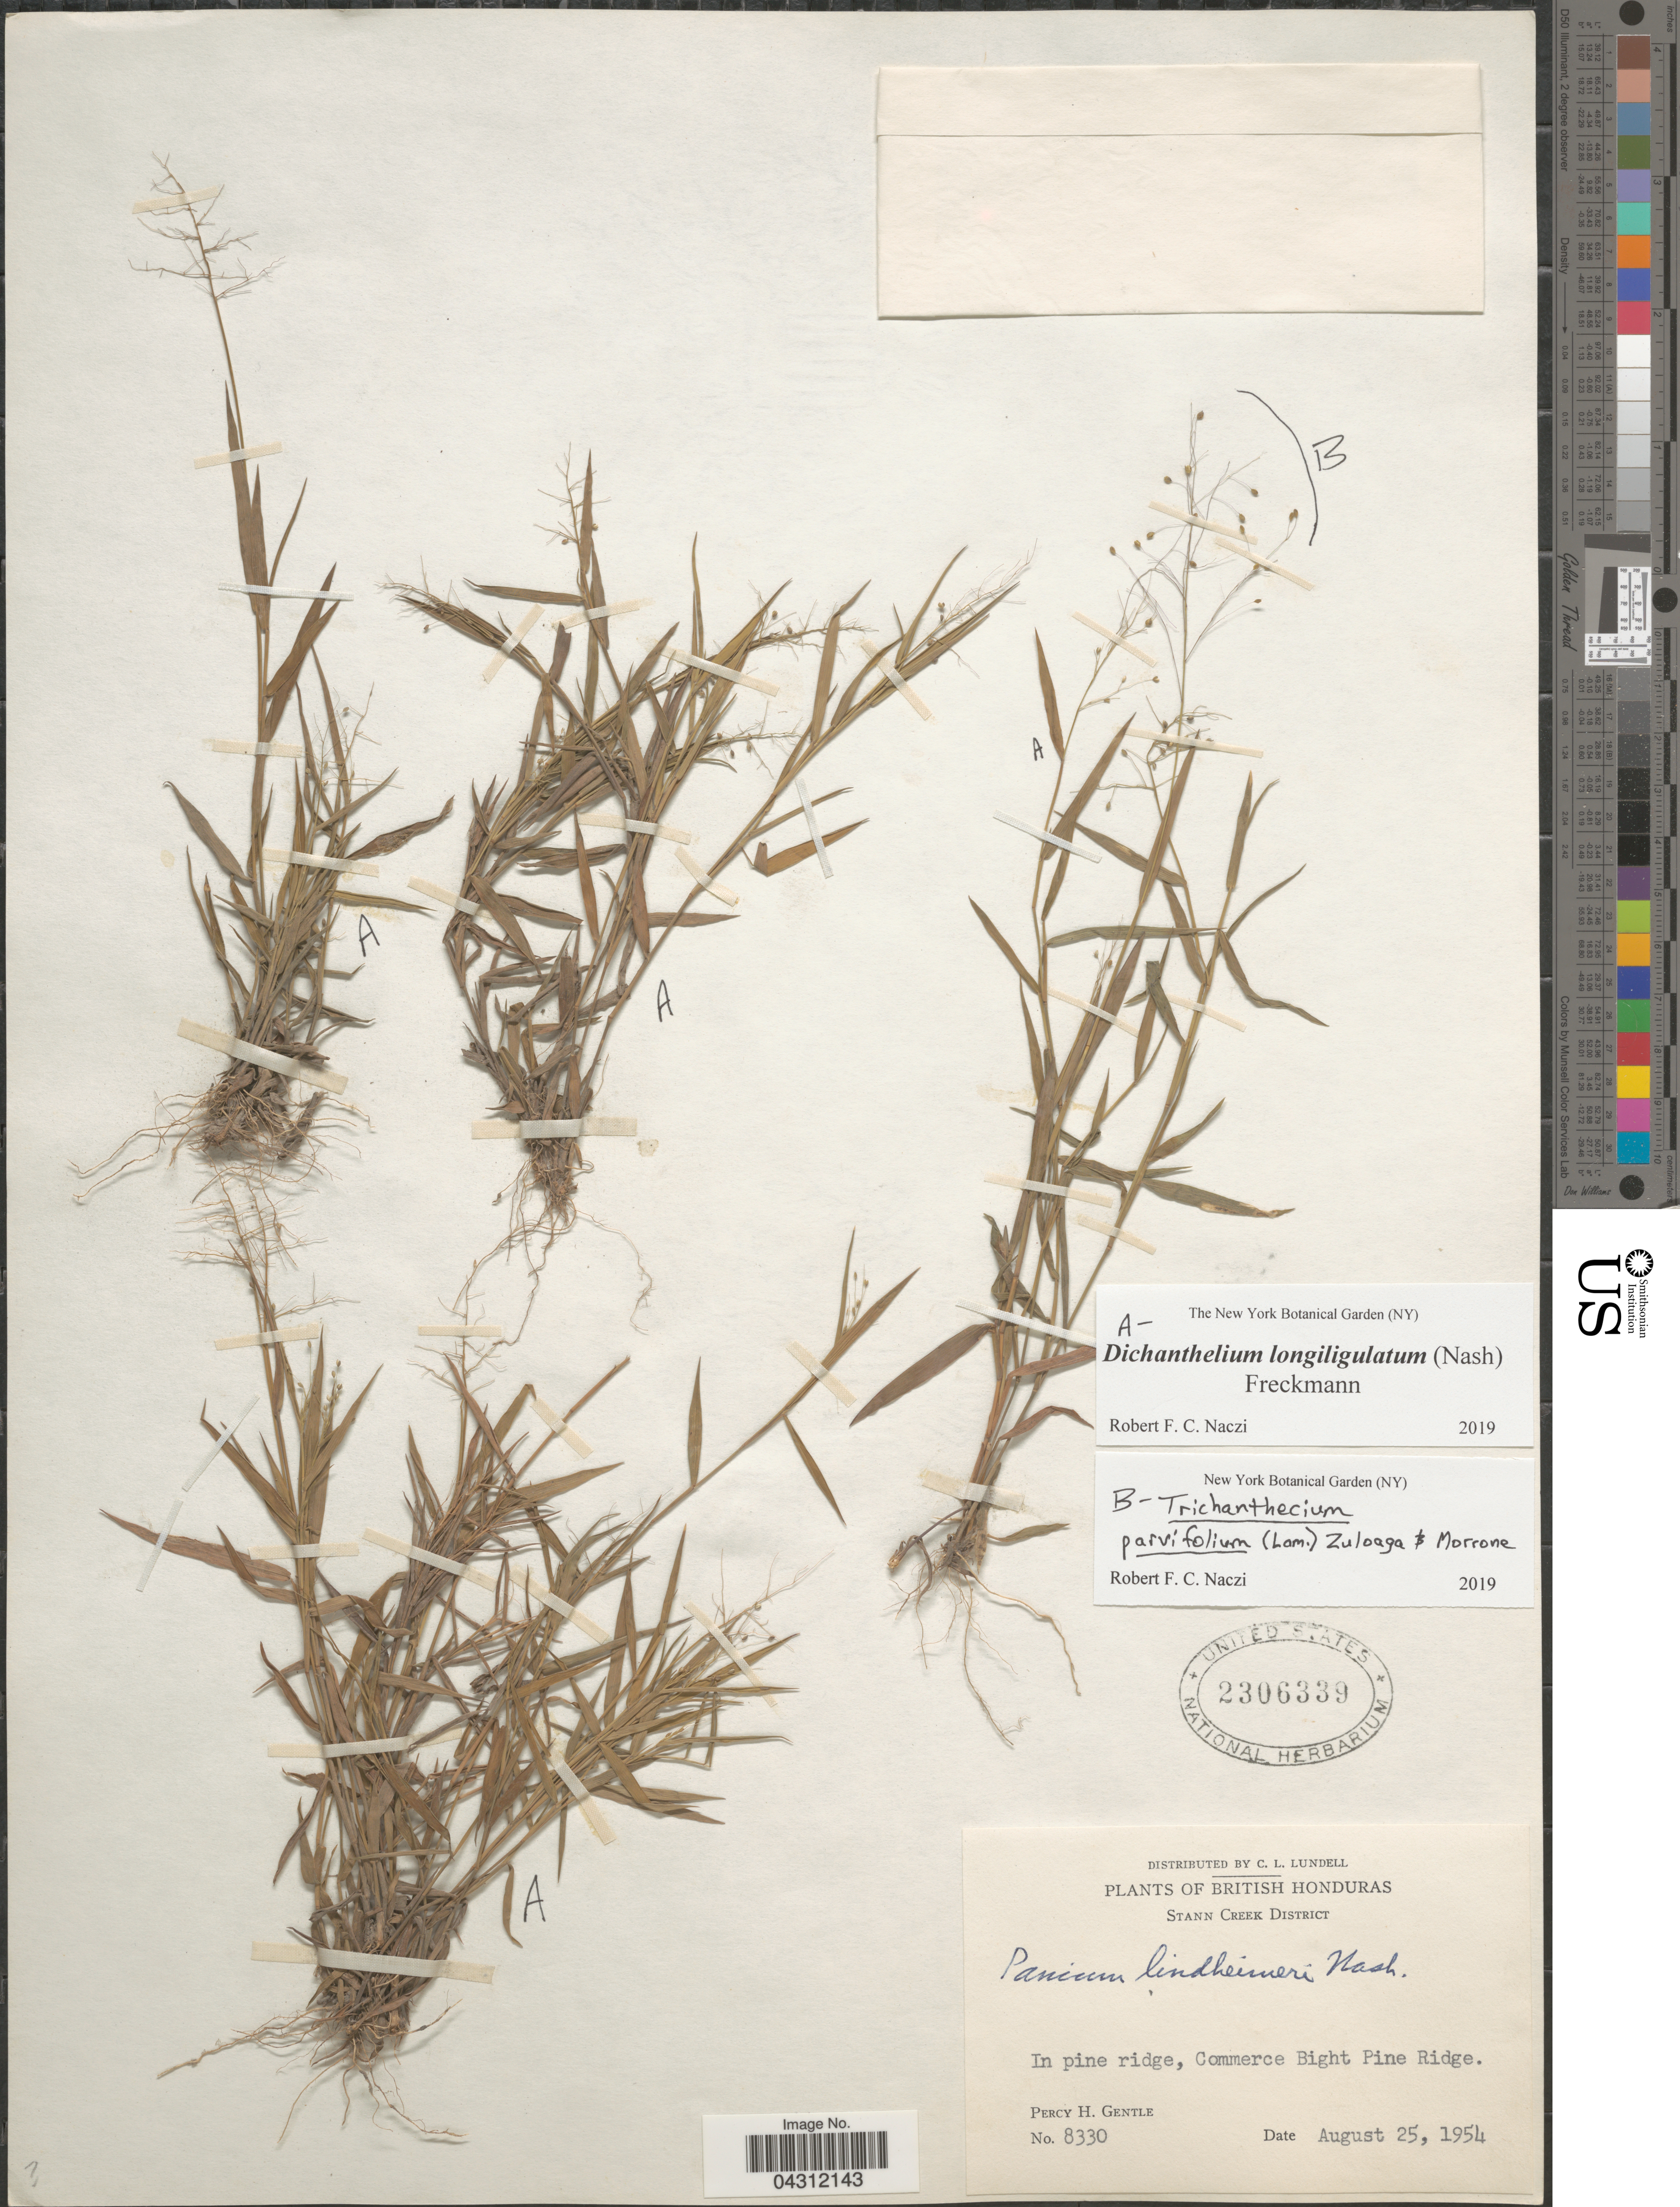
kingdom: Plantae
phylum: Tracheophyta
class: Liliopsida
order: Poales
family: Poaceae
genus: Dichanthelium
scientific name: Dichanthelium acuminatum var. longiligulatum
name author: (Nash) Gould & C.A. Clark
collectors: P. H. Gentle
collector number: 8330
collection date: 1954-08-25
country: Belize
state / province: Stann Creek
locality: British Honduras. Stann Creek District. In pine ridge, Commerce Bight Pine Ridge.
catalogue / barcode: US 2306339